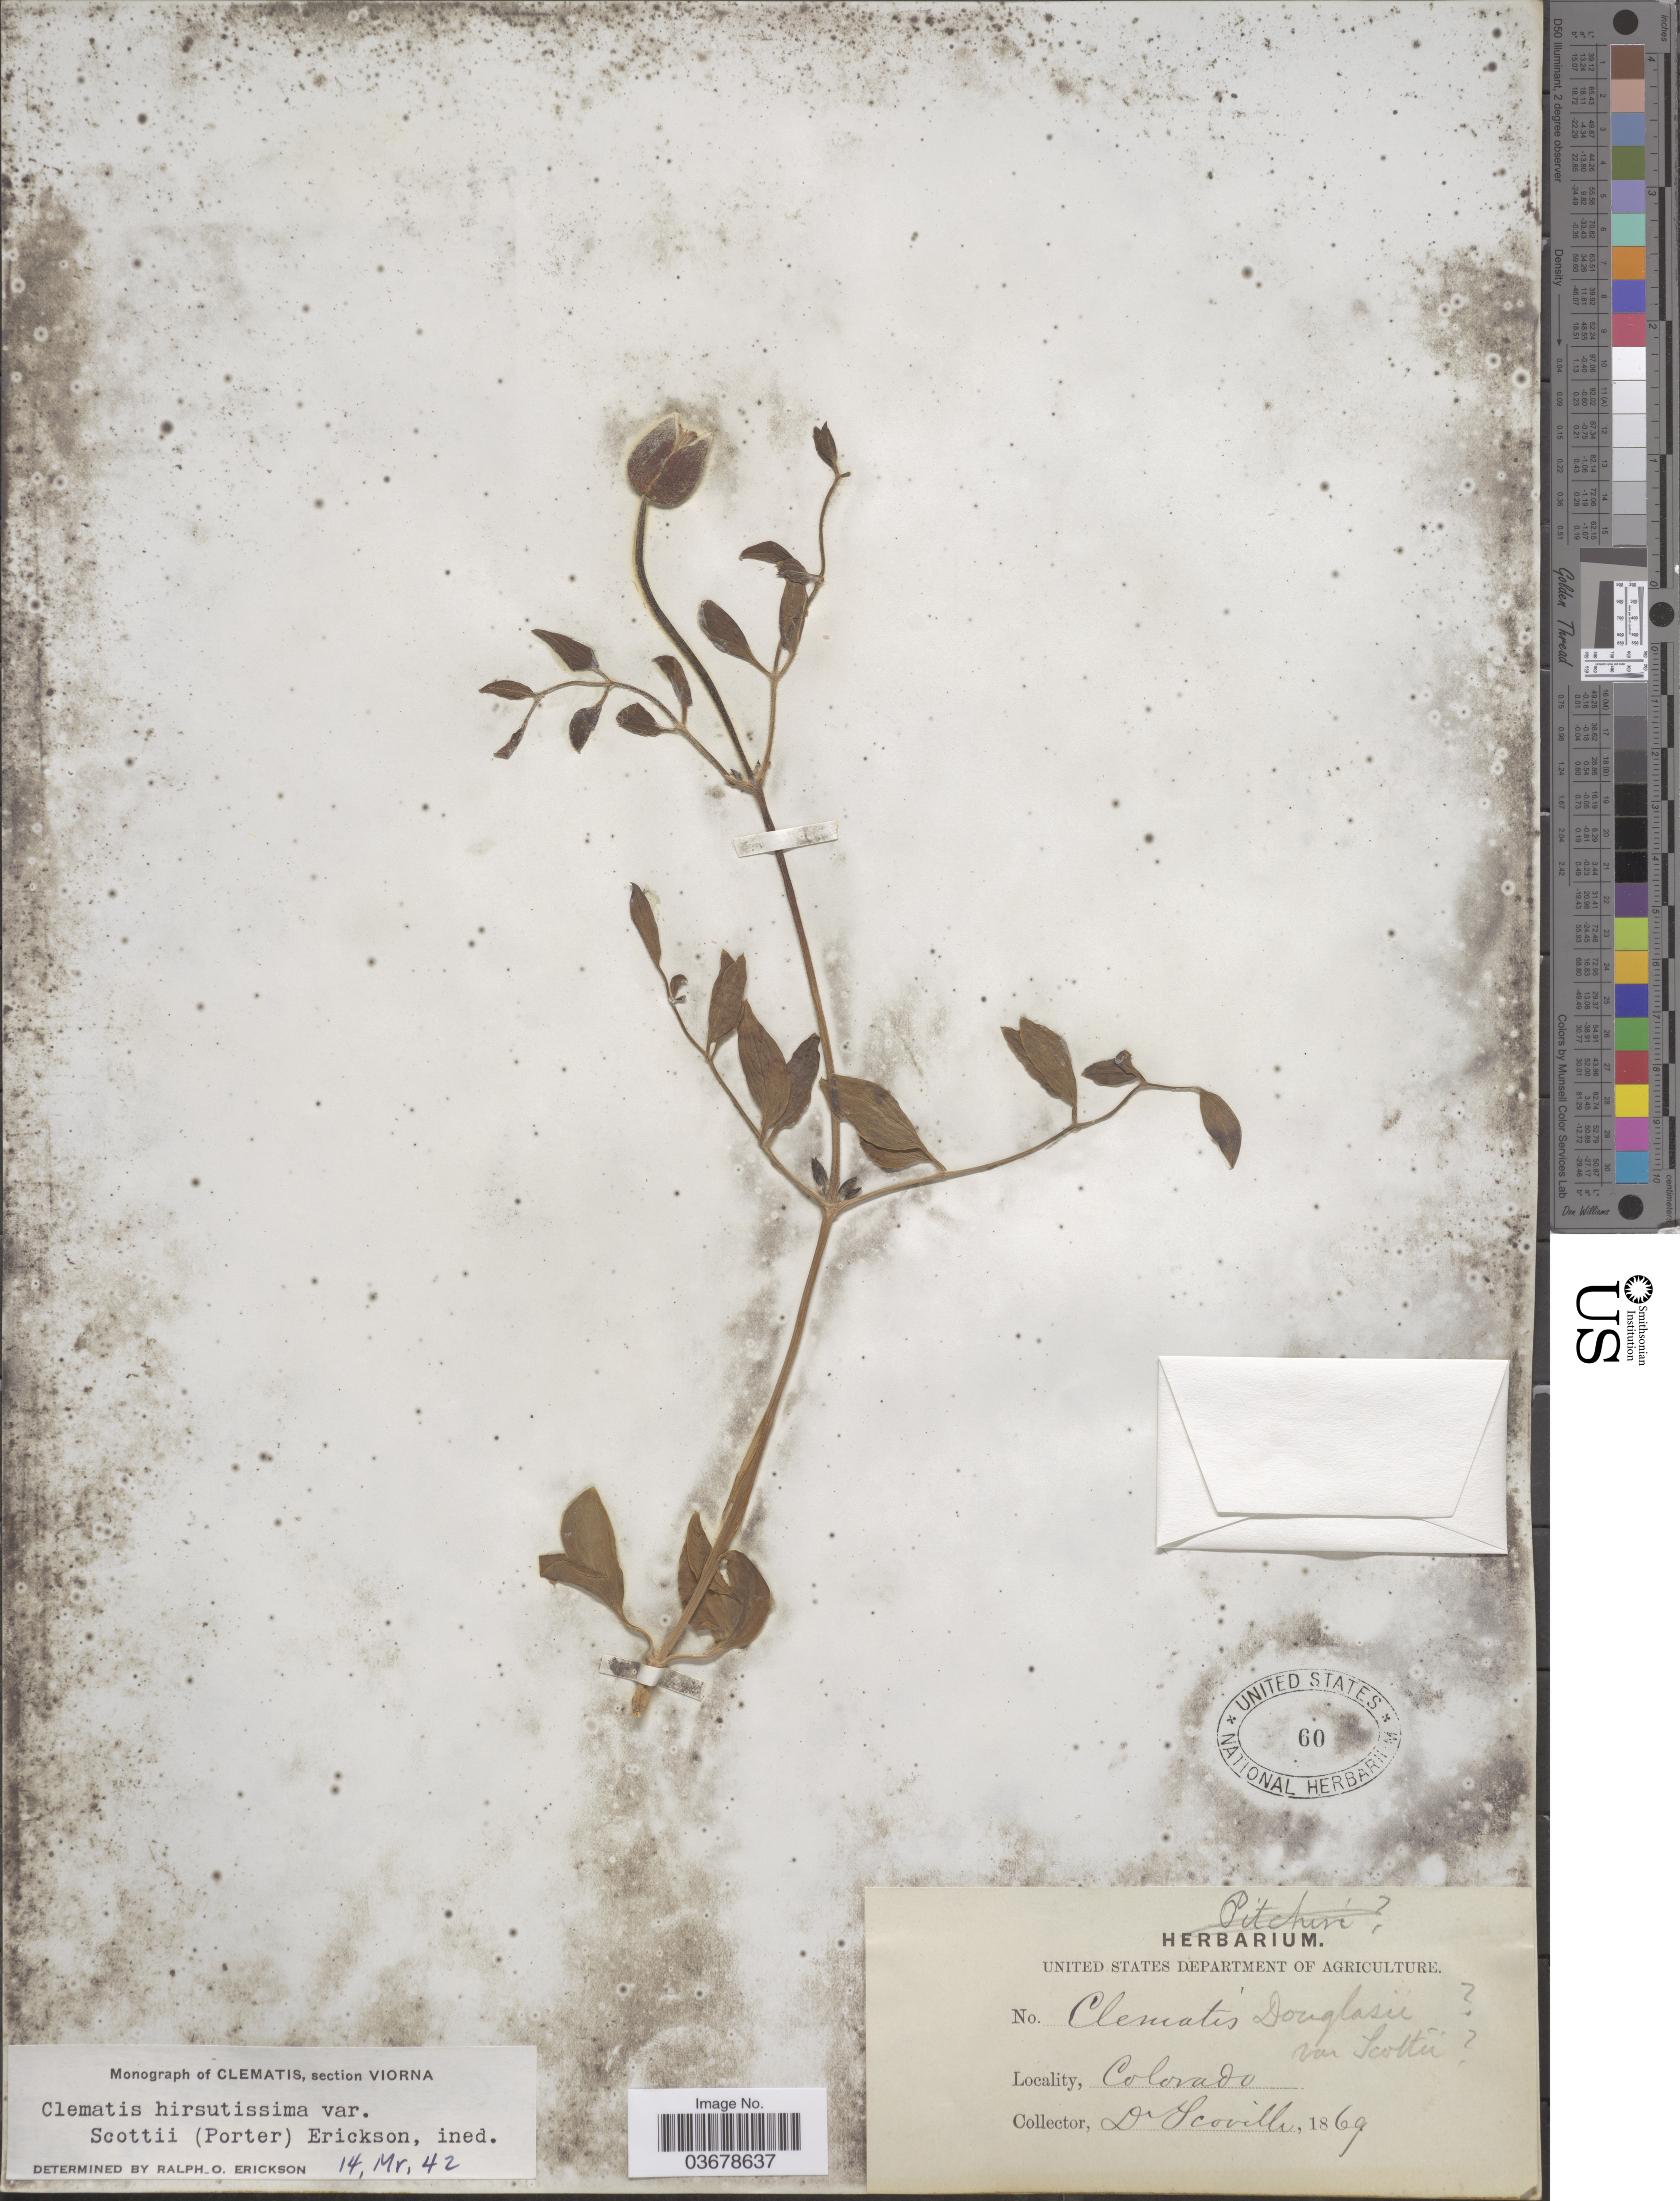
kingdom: Plantae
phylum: Tracheophyta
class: Magnoliopsida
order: Ranunculales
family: Ranunculaceae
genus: Clematis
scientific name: Clematis viorna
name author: L.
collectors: -- Scoville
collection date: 1869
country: United States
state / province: Colorado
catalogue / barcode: US 60